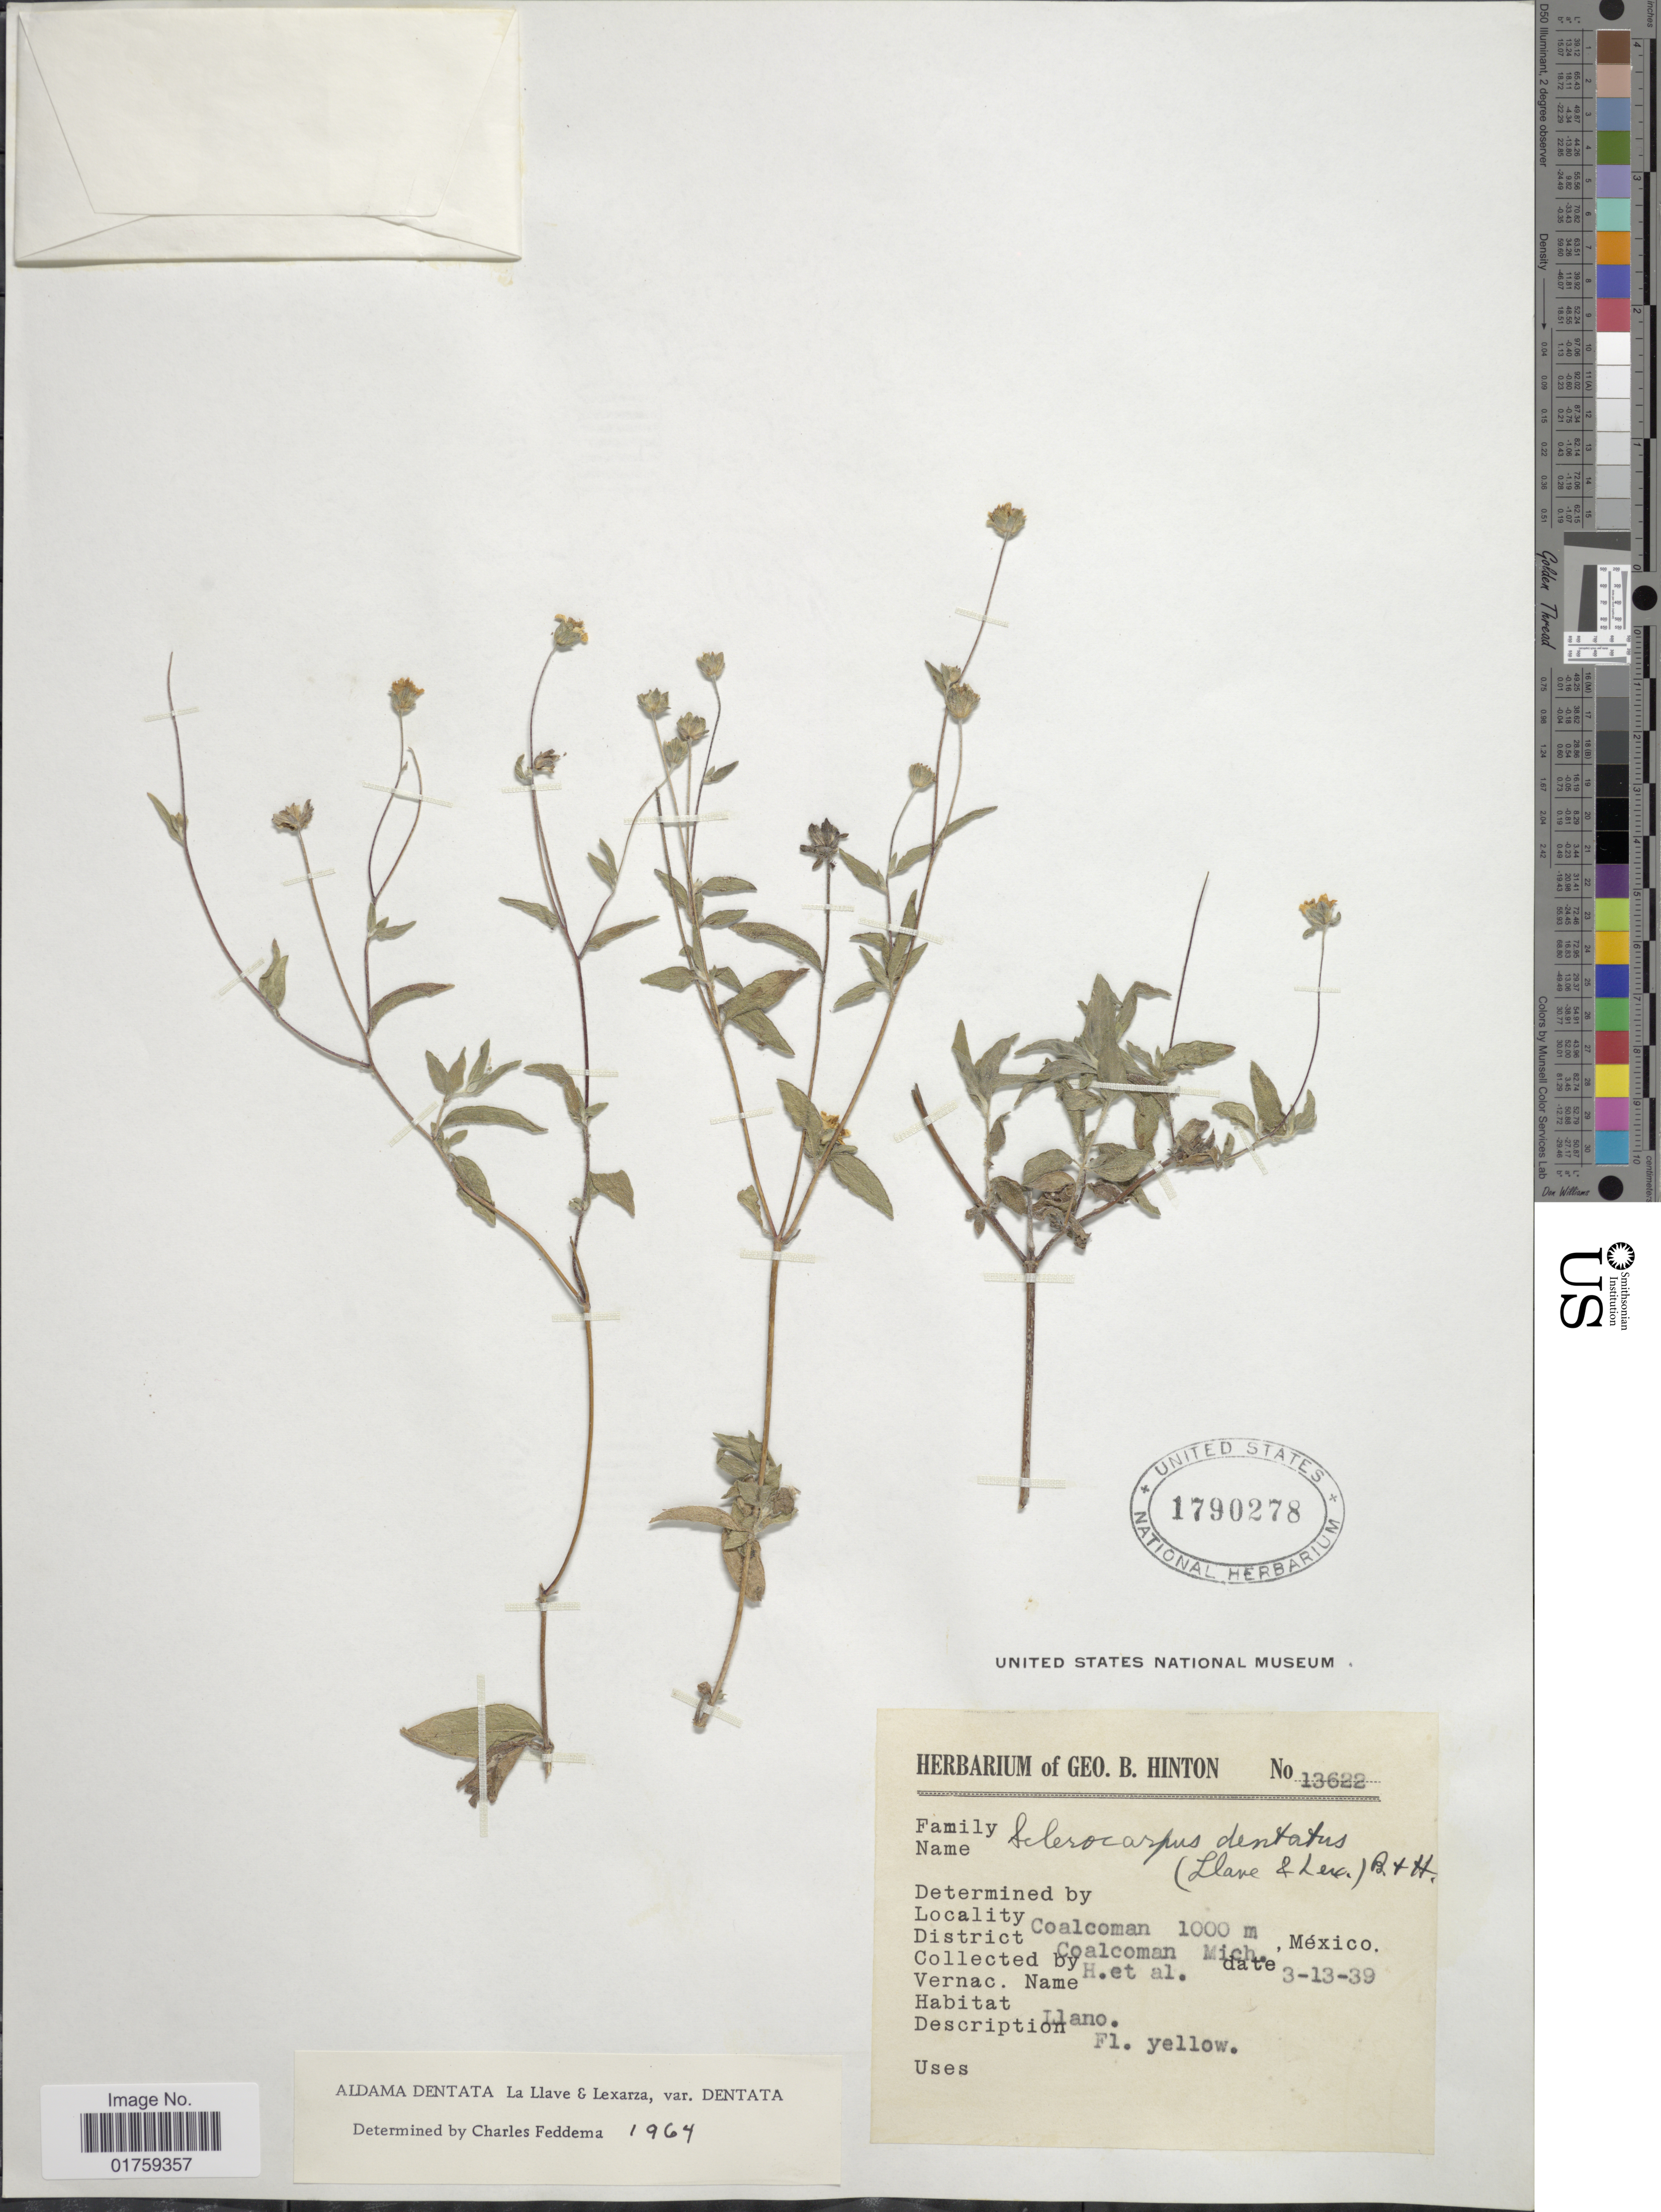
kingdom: Plantae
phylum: Tracheophyta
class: Magnoliopsida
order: Asterales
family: Asteraceae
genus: Sclerocarpus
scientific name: Sclerocarpus dentatus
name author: (La Llave) Benth. & Hook. f. ex Hemsl.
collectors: G. B. Hinton & et al.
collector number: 13622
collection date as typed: Transcribed d/m/y: 13/3/39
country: Mexico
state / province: Michoacán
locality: Coalcoman. District Coalcoman Mich., Mexico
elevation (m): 1000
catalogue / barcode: US 1790278